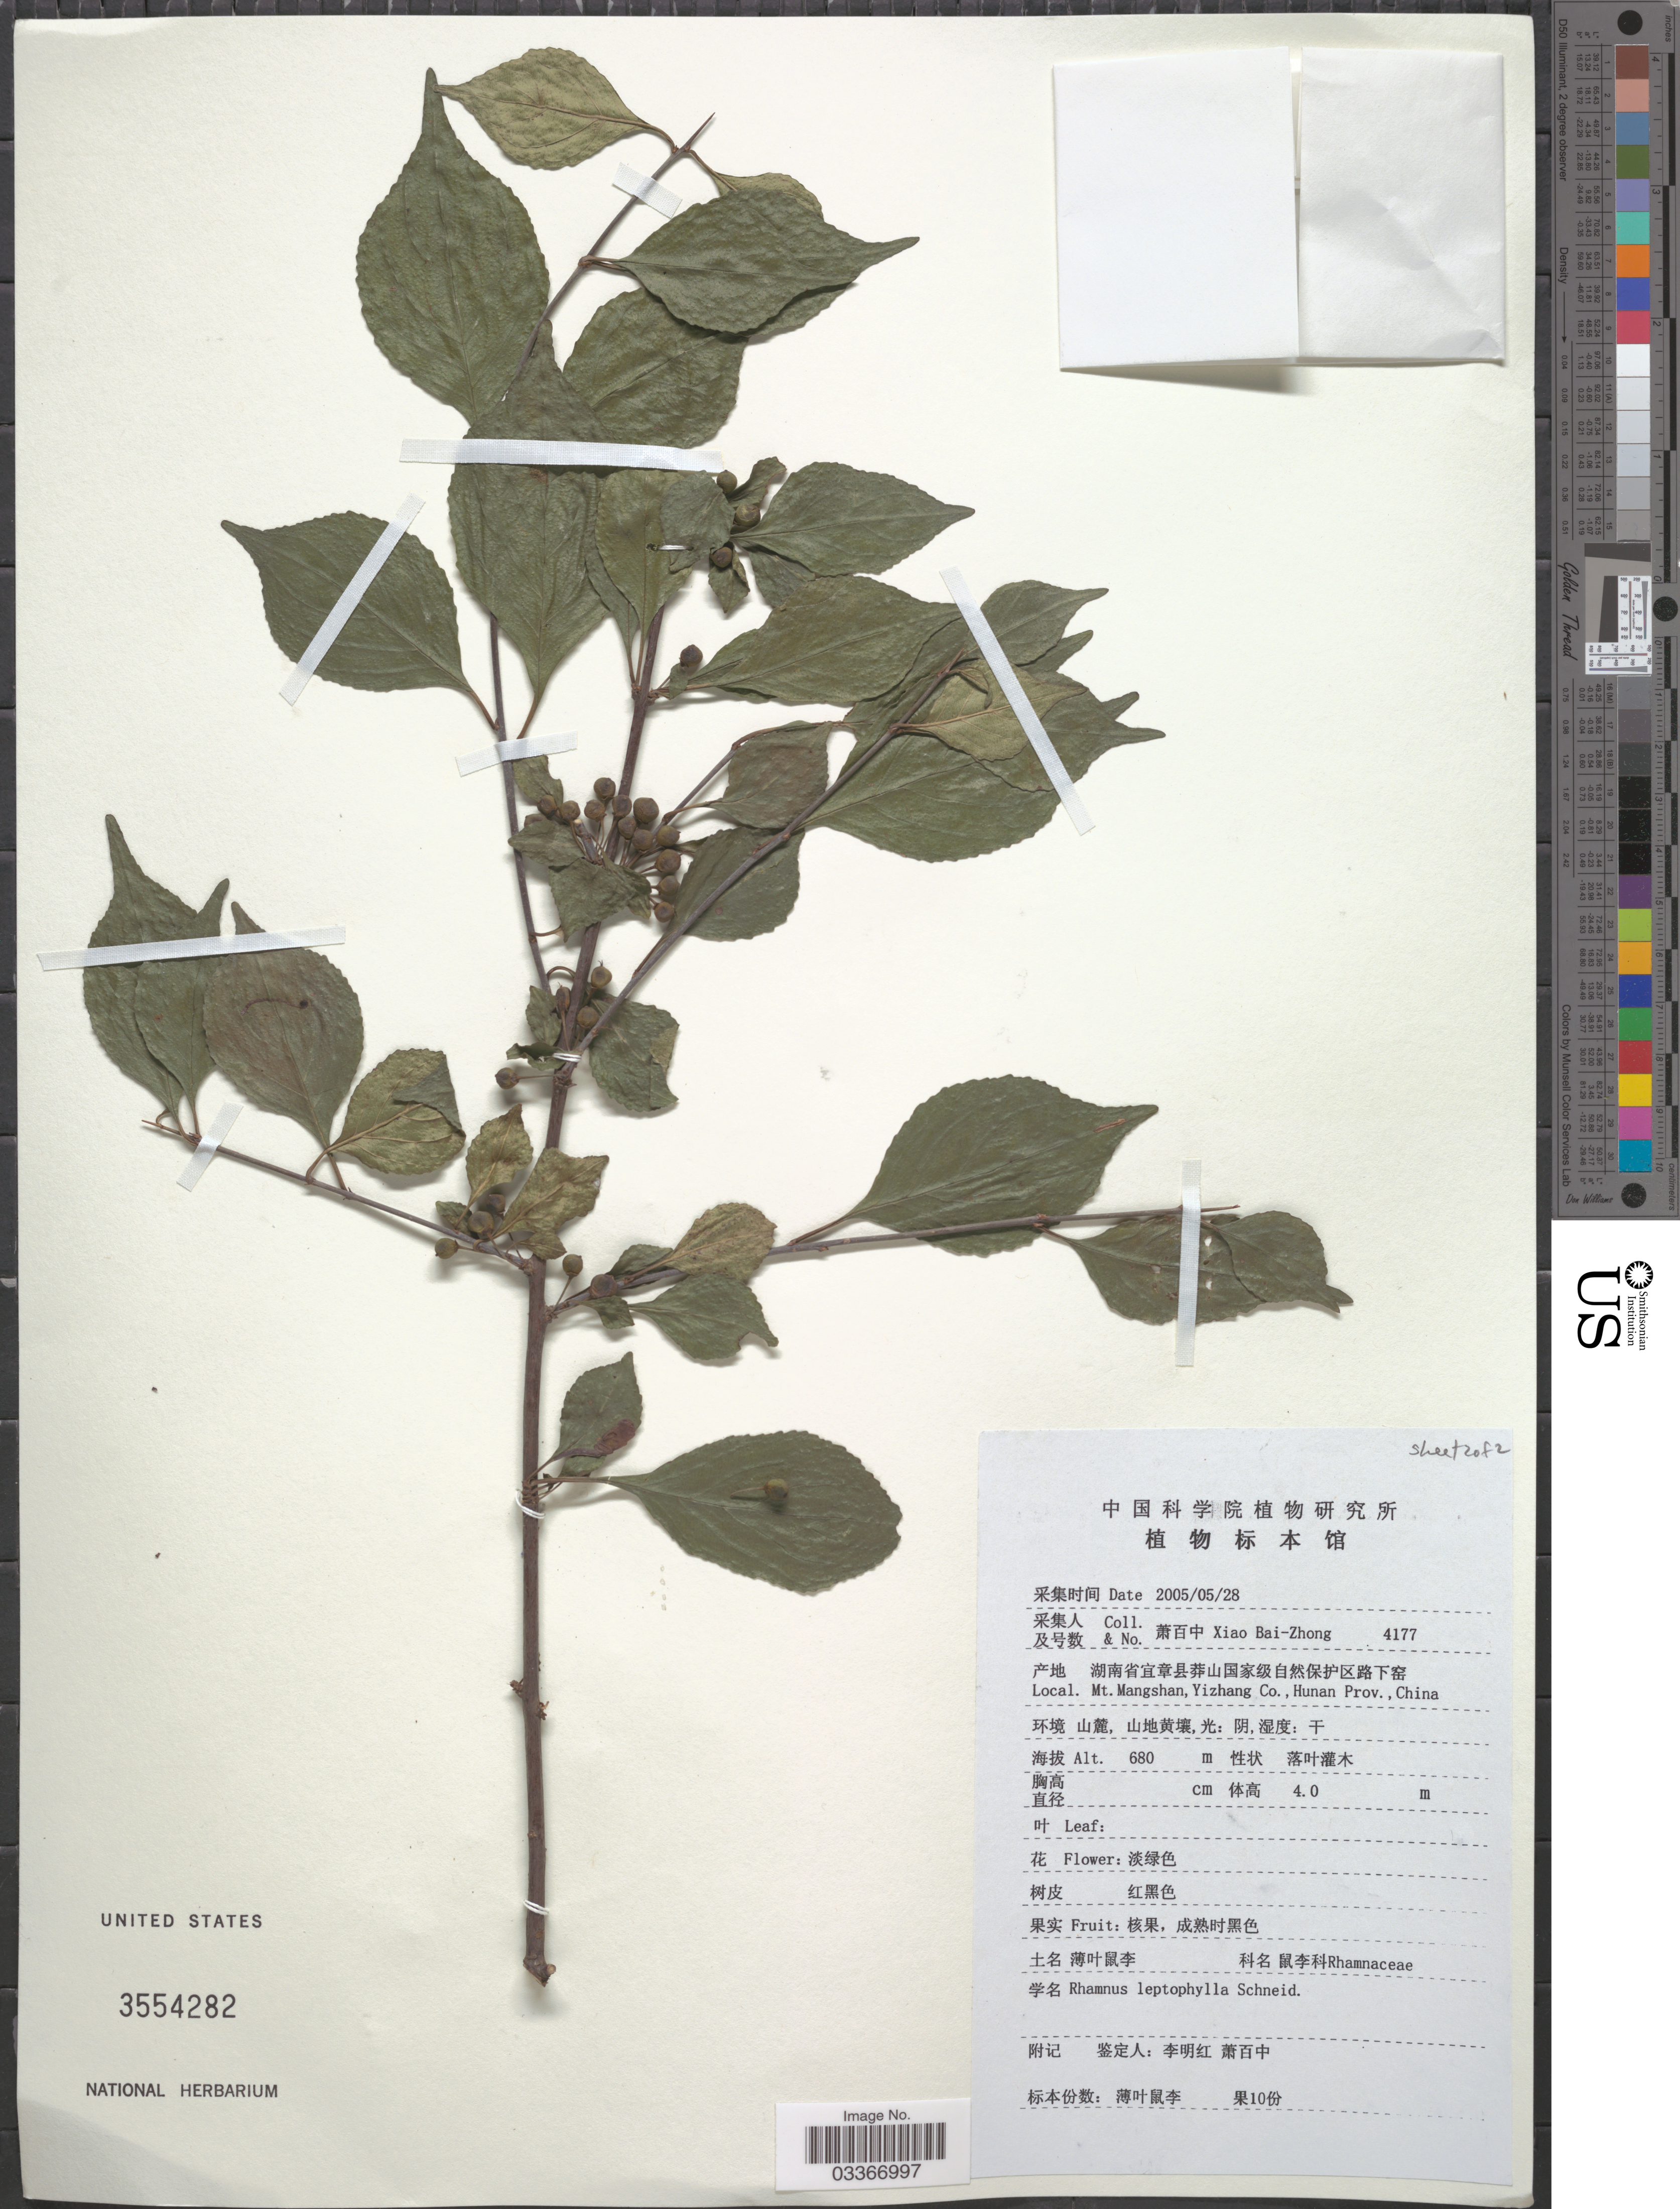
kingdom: Plantae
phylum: Tracheophyta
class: Magnoliopsida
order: Rosales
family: Rhamnaceae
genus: Rhamnus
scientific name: Rhamnus leptophylla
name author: C.K. Schneid.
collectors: B. Z. Xiao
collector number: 4177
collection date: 2005-05-28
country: China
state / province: Hunan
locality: Mt. Mangshan, Yizhang Co. X.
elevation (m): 680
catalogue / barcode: US 3554282